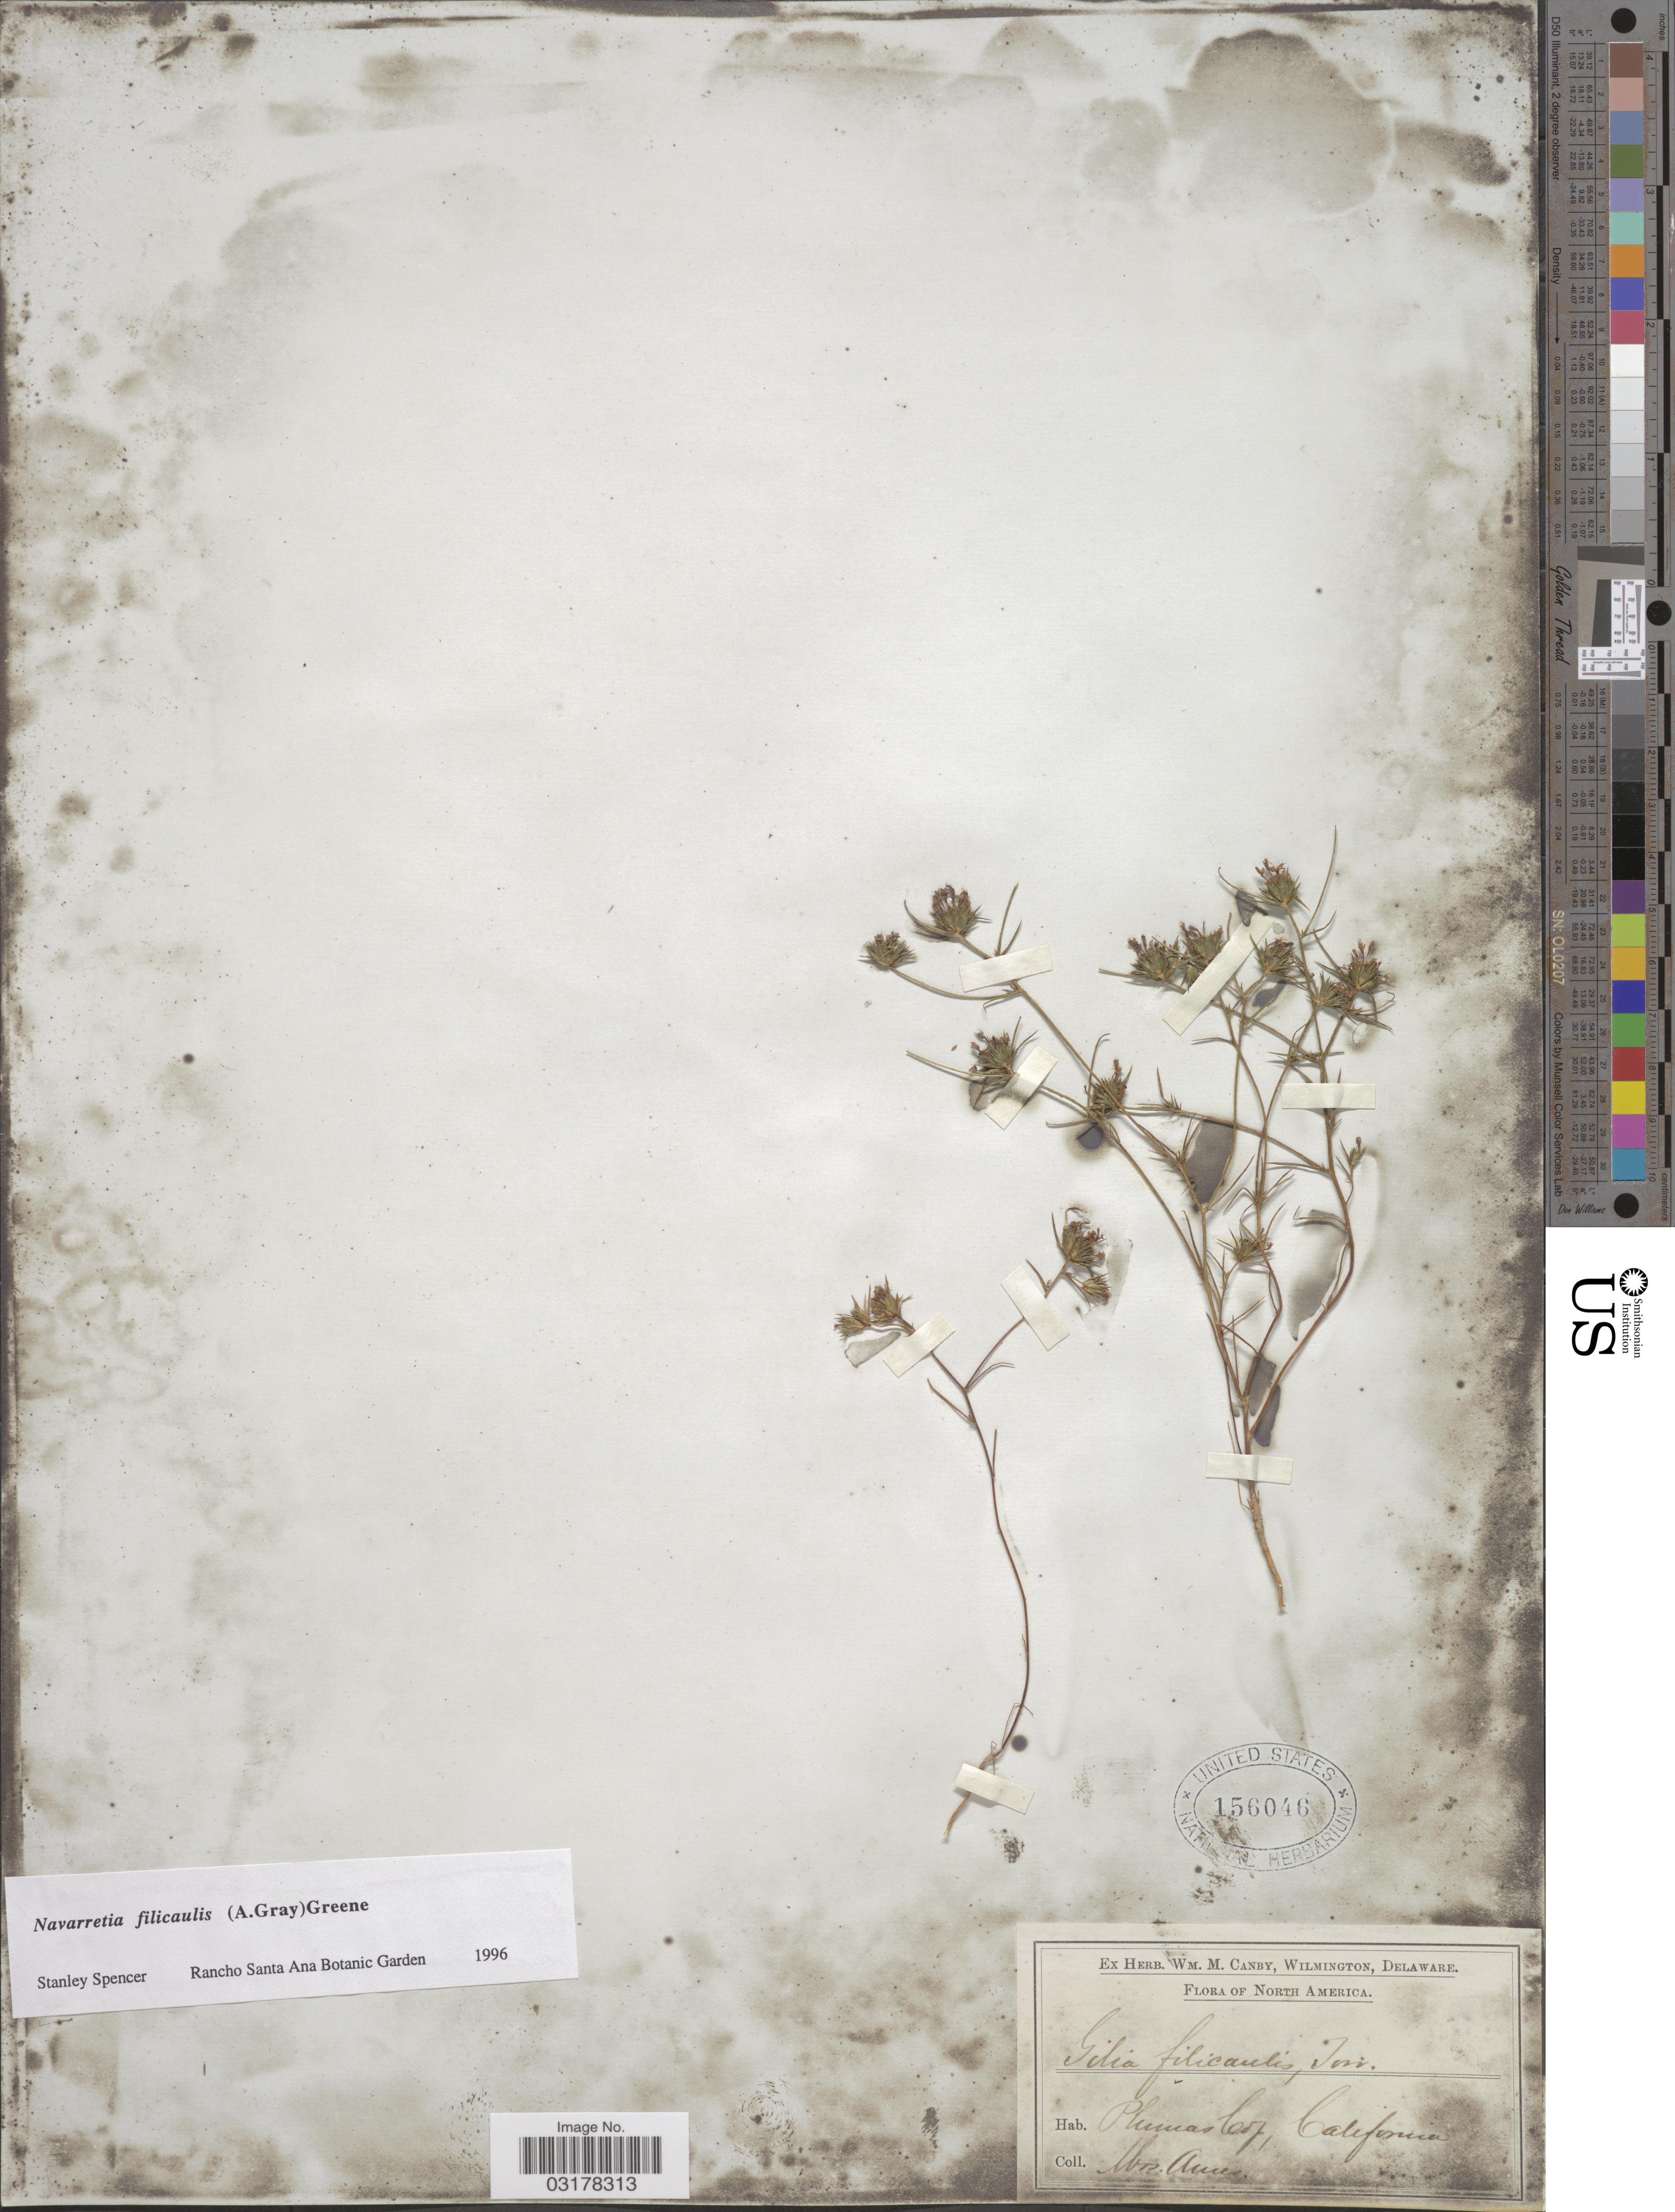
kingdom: Plantae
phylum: Tracheophyta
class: Magnoliopsida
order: Ericales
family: Polemoniaceae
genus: Navarretia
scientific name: Navarretia filicaulis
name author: (Torr. ex A. Gray) S.W. Greene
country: United States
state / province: California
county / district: Plumas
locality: Plumas Co.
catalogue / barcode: US 156046